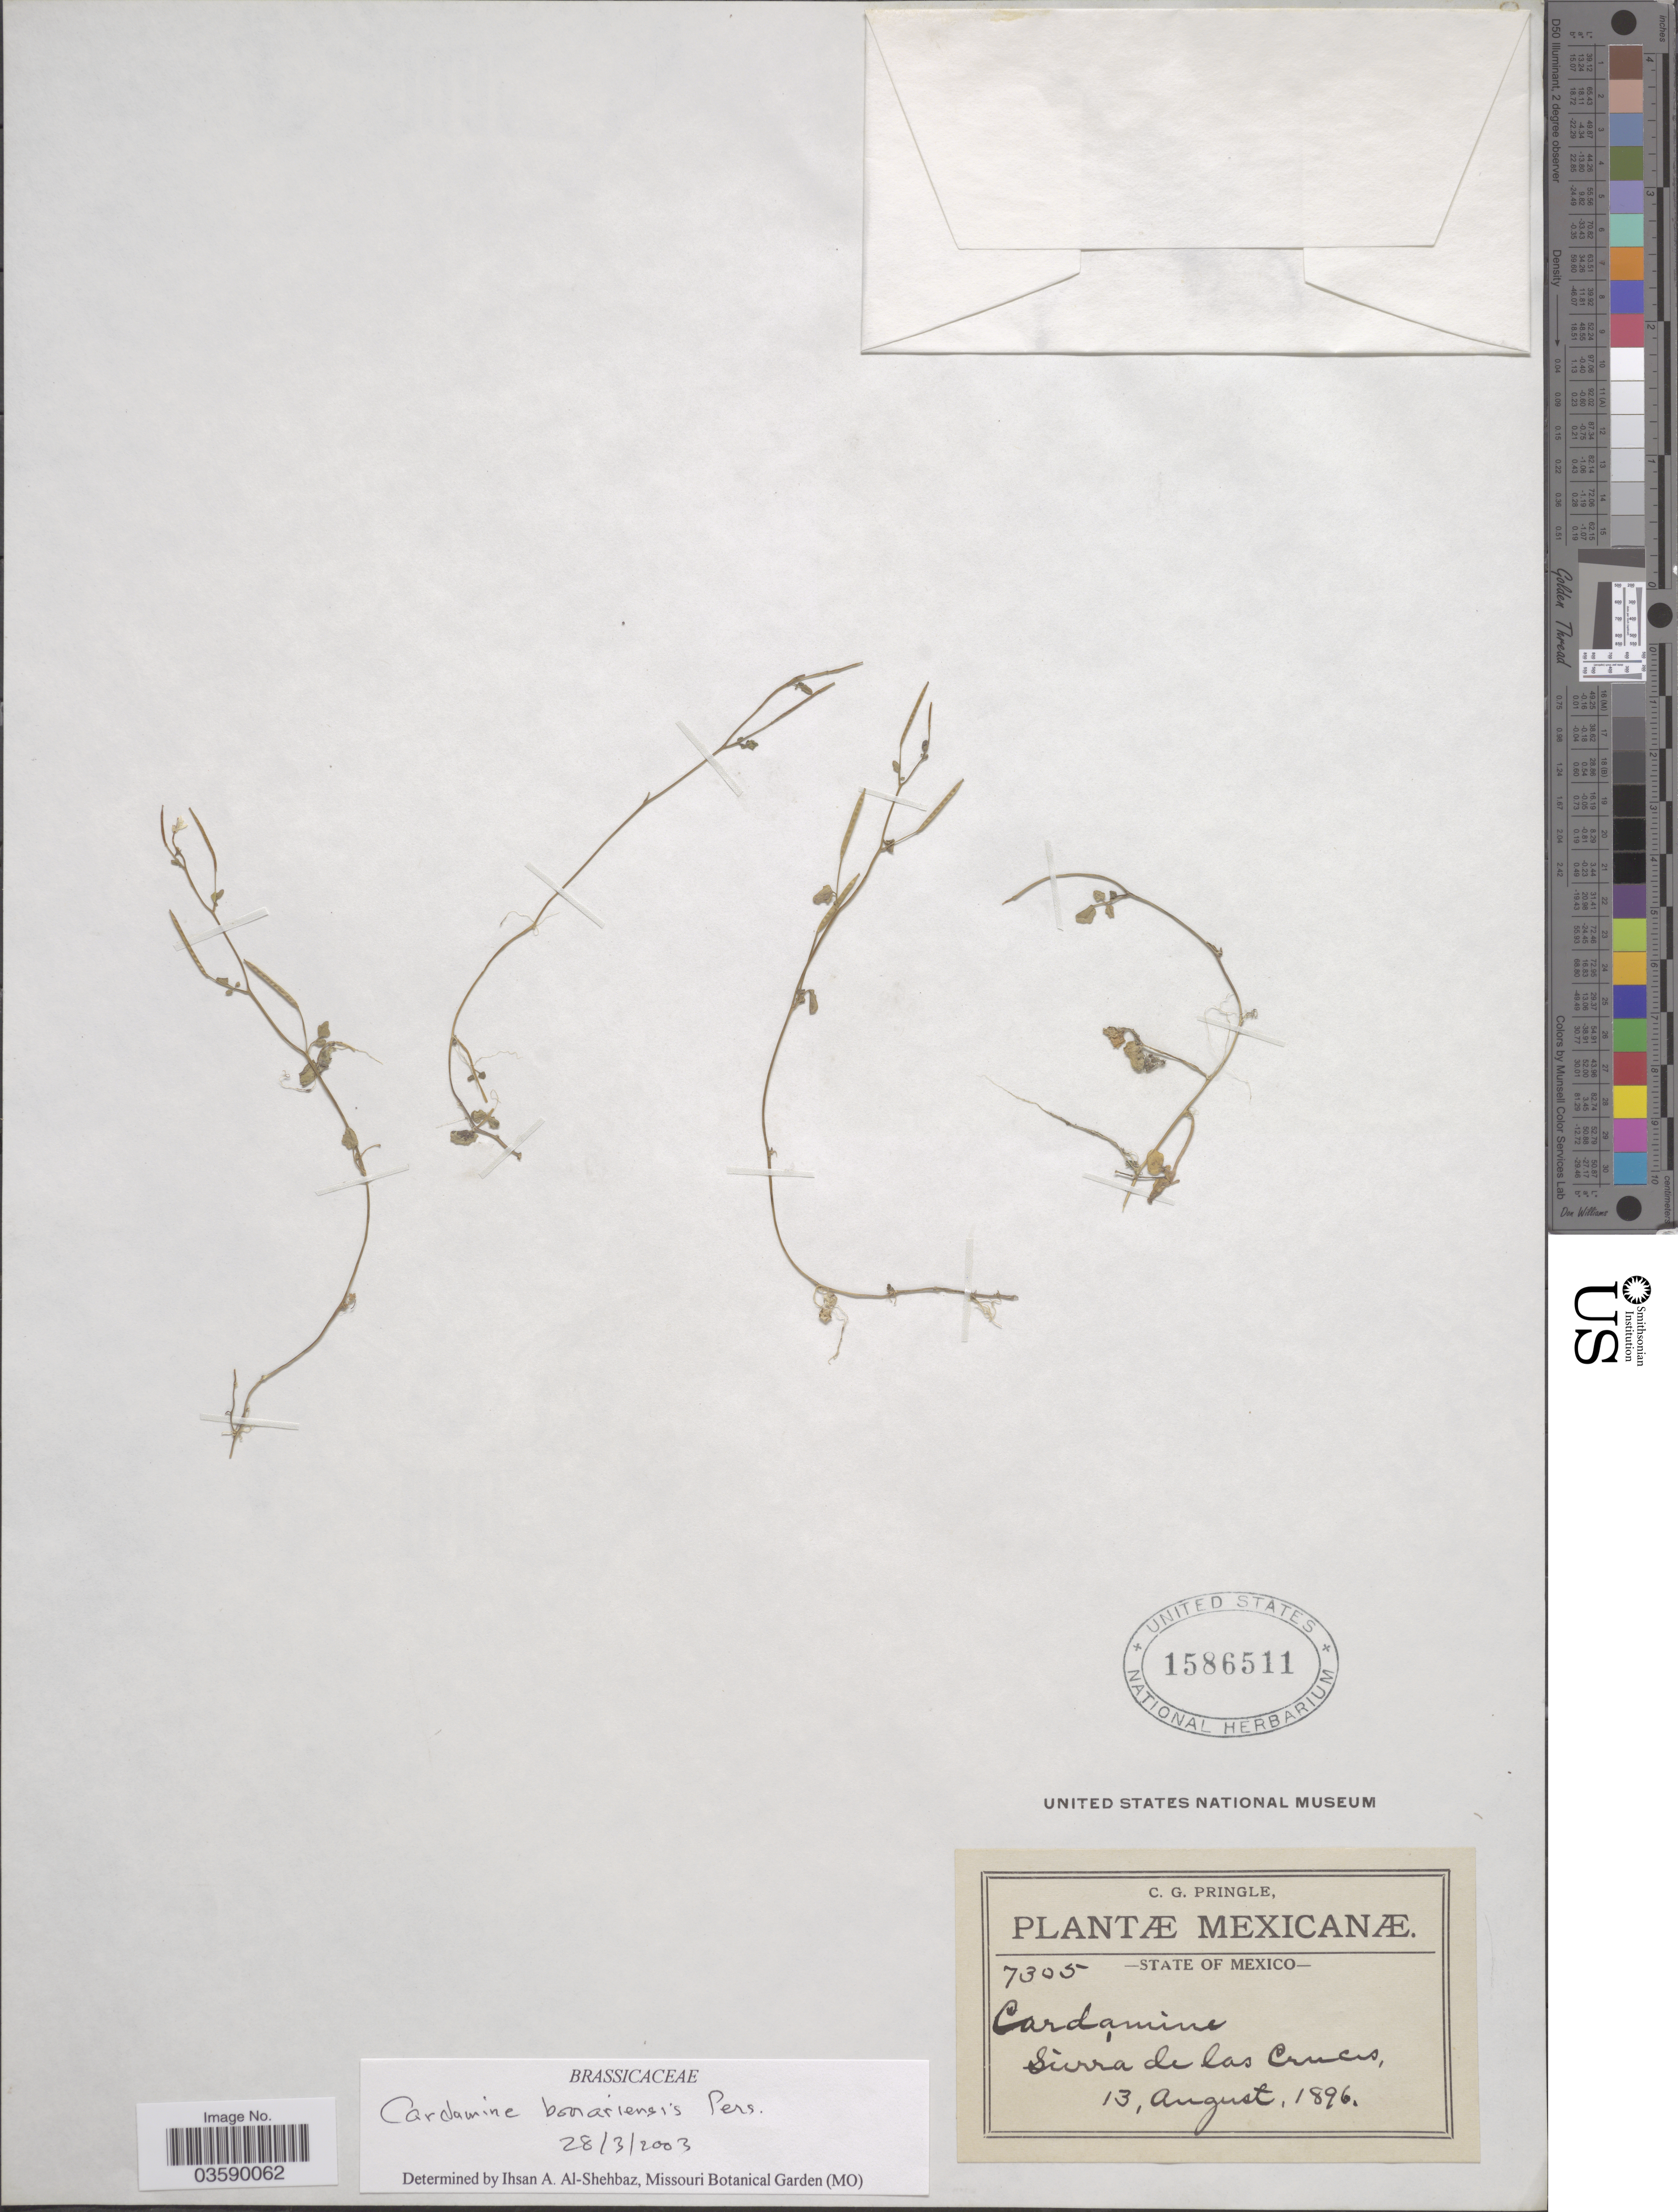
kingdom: Plantae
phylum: Tracheophyta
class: Magnoliopsida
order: Brassicales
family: Brassicaceae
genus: Cardamine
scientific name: Cardamine bonariensis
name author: Pers.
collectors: C. G. Pringle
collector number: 7305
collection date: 1896-08-13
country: Mexico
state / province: México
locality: Sierra de las Cruces.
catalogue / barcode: US 1586511